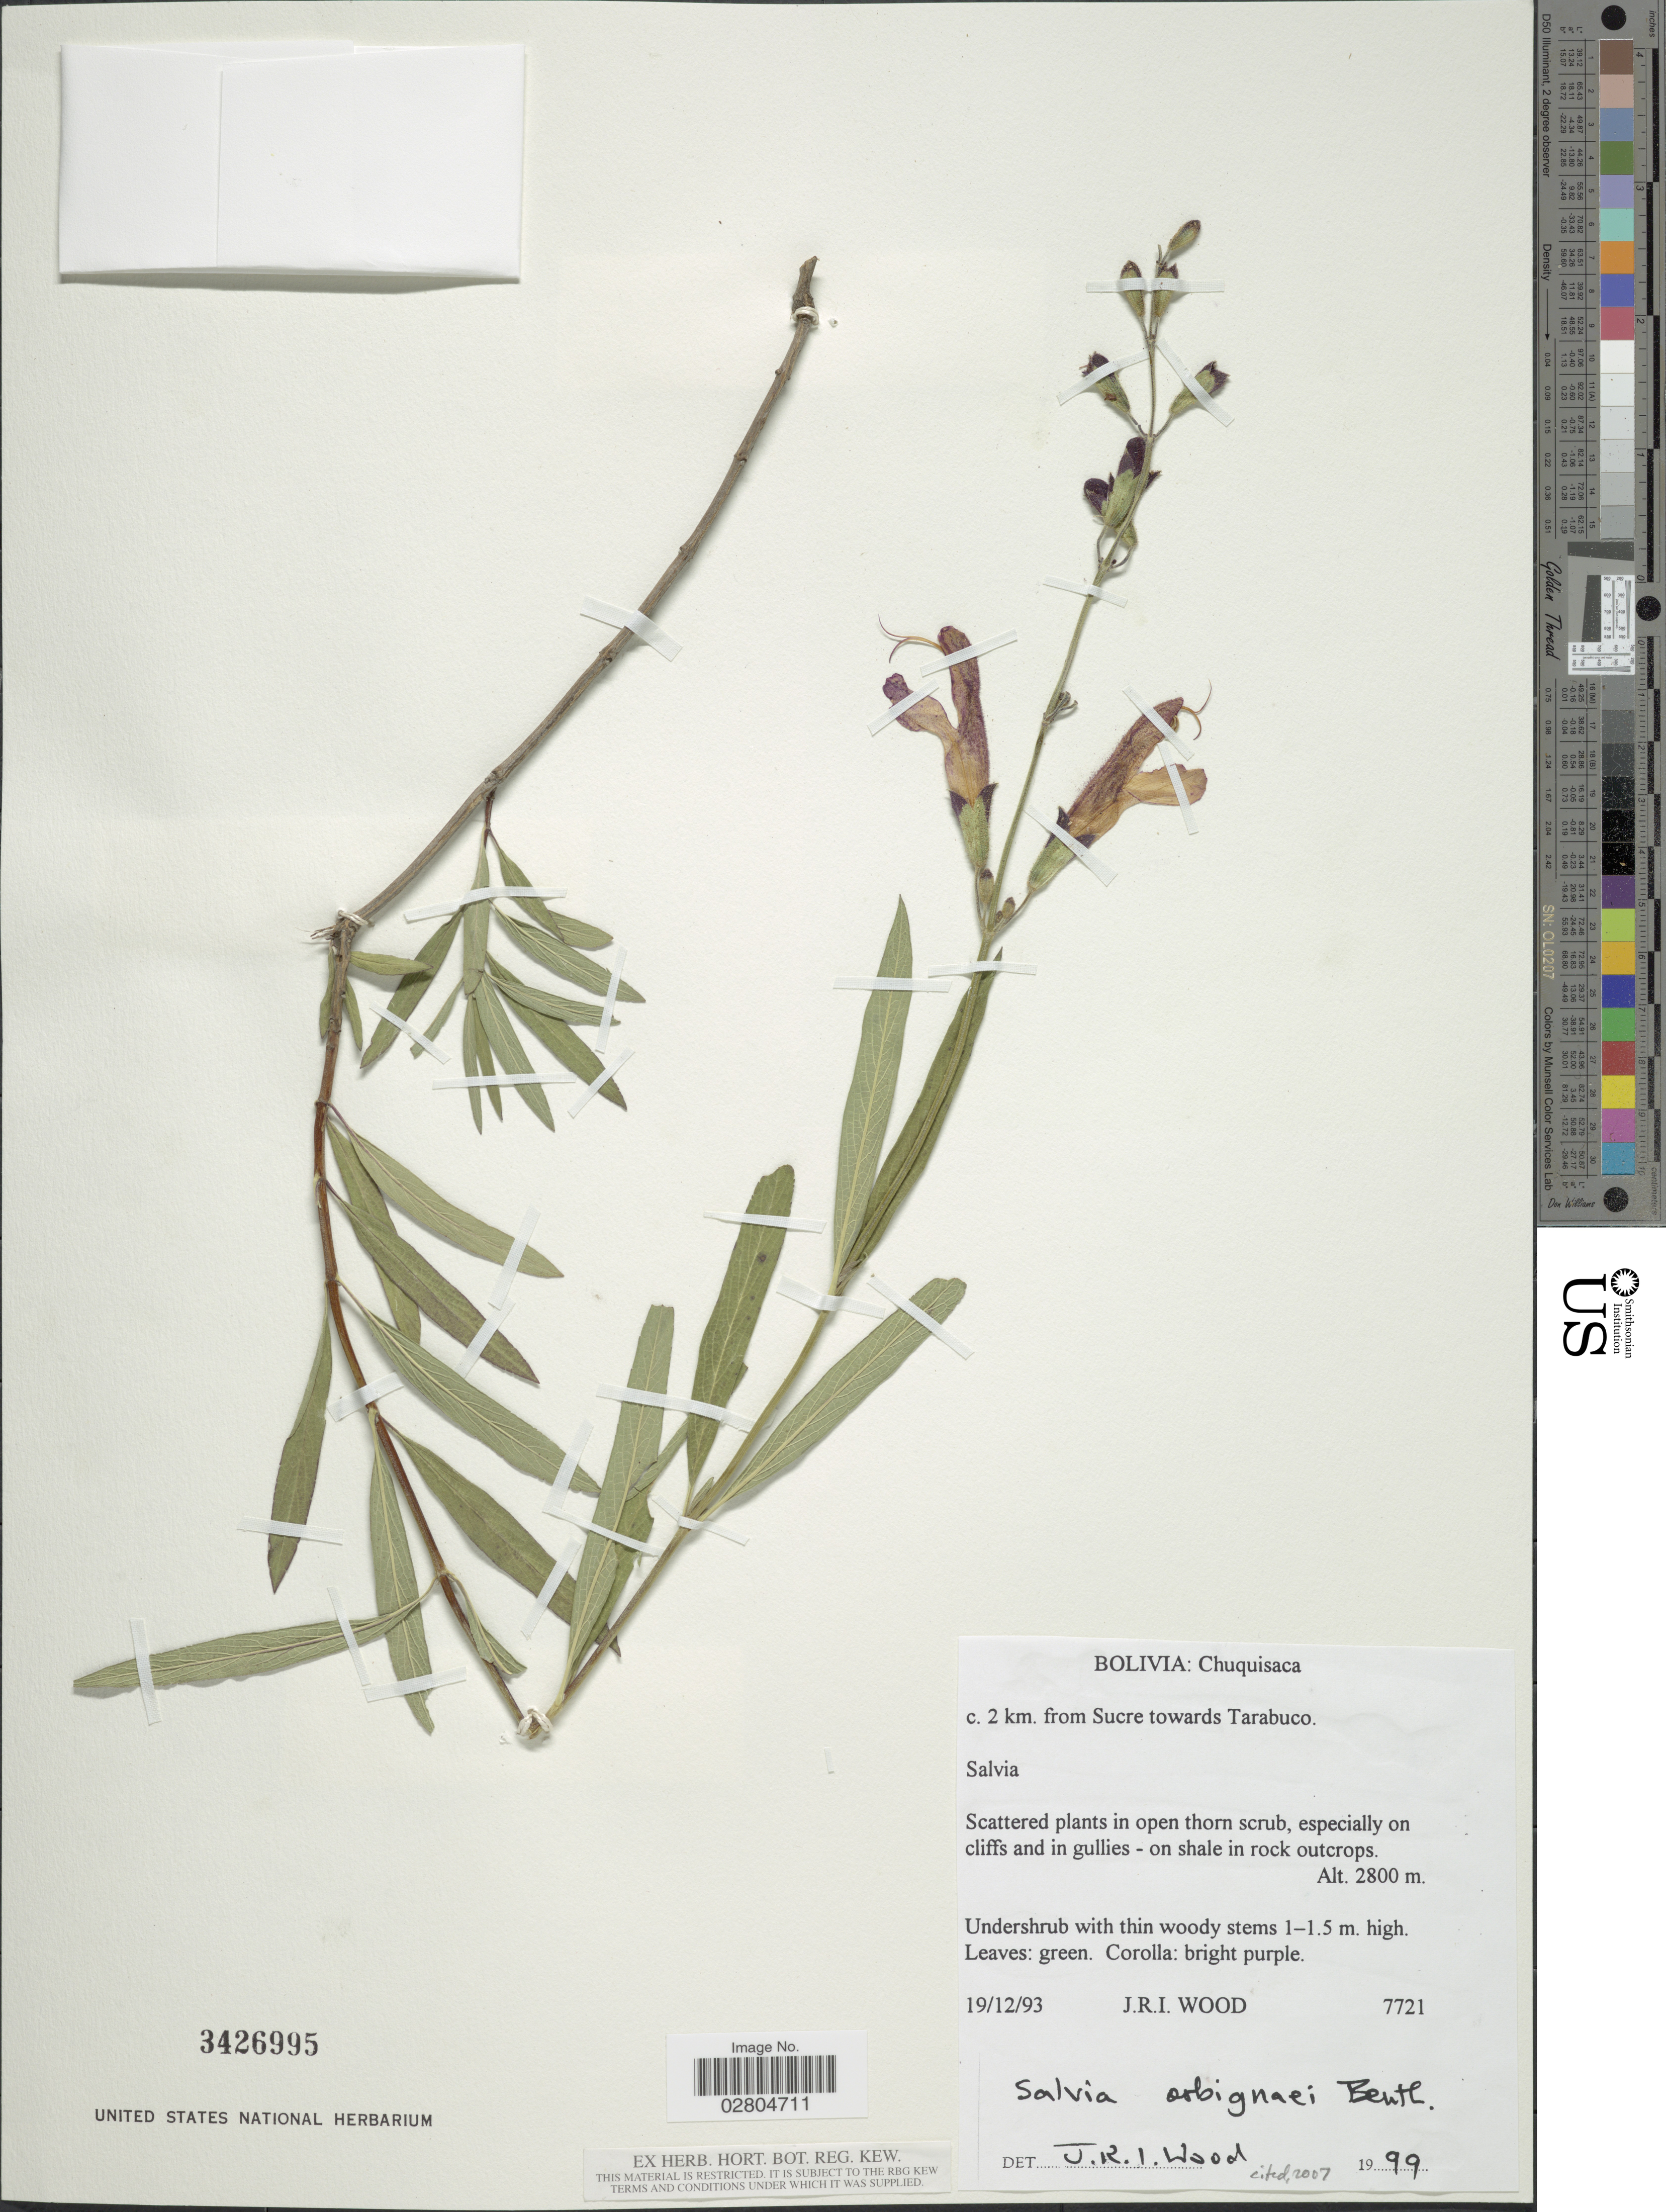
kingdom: Plantae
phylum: Tracheophyta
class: Magnoliopsida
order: Lamiales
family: Lamiaceae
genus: Salvia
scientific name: Salvia orbignaei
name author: Benth.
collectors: J. R. I. Wood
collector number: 7721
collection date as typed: Transcribed d/m/y: 19/12/93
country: Bolivia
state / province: Chuquisaca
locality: C. 2 km. from Sucre towards Tarabuco.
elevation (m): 2800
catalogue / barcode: US 3426995